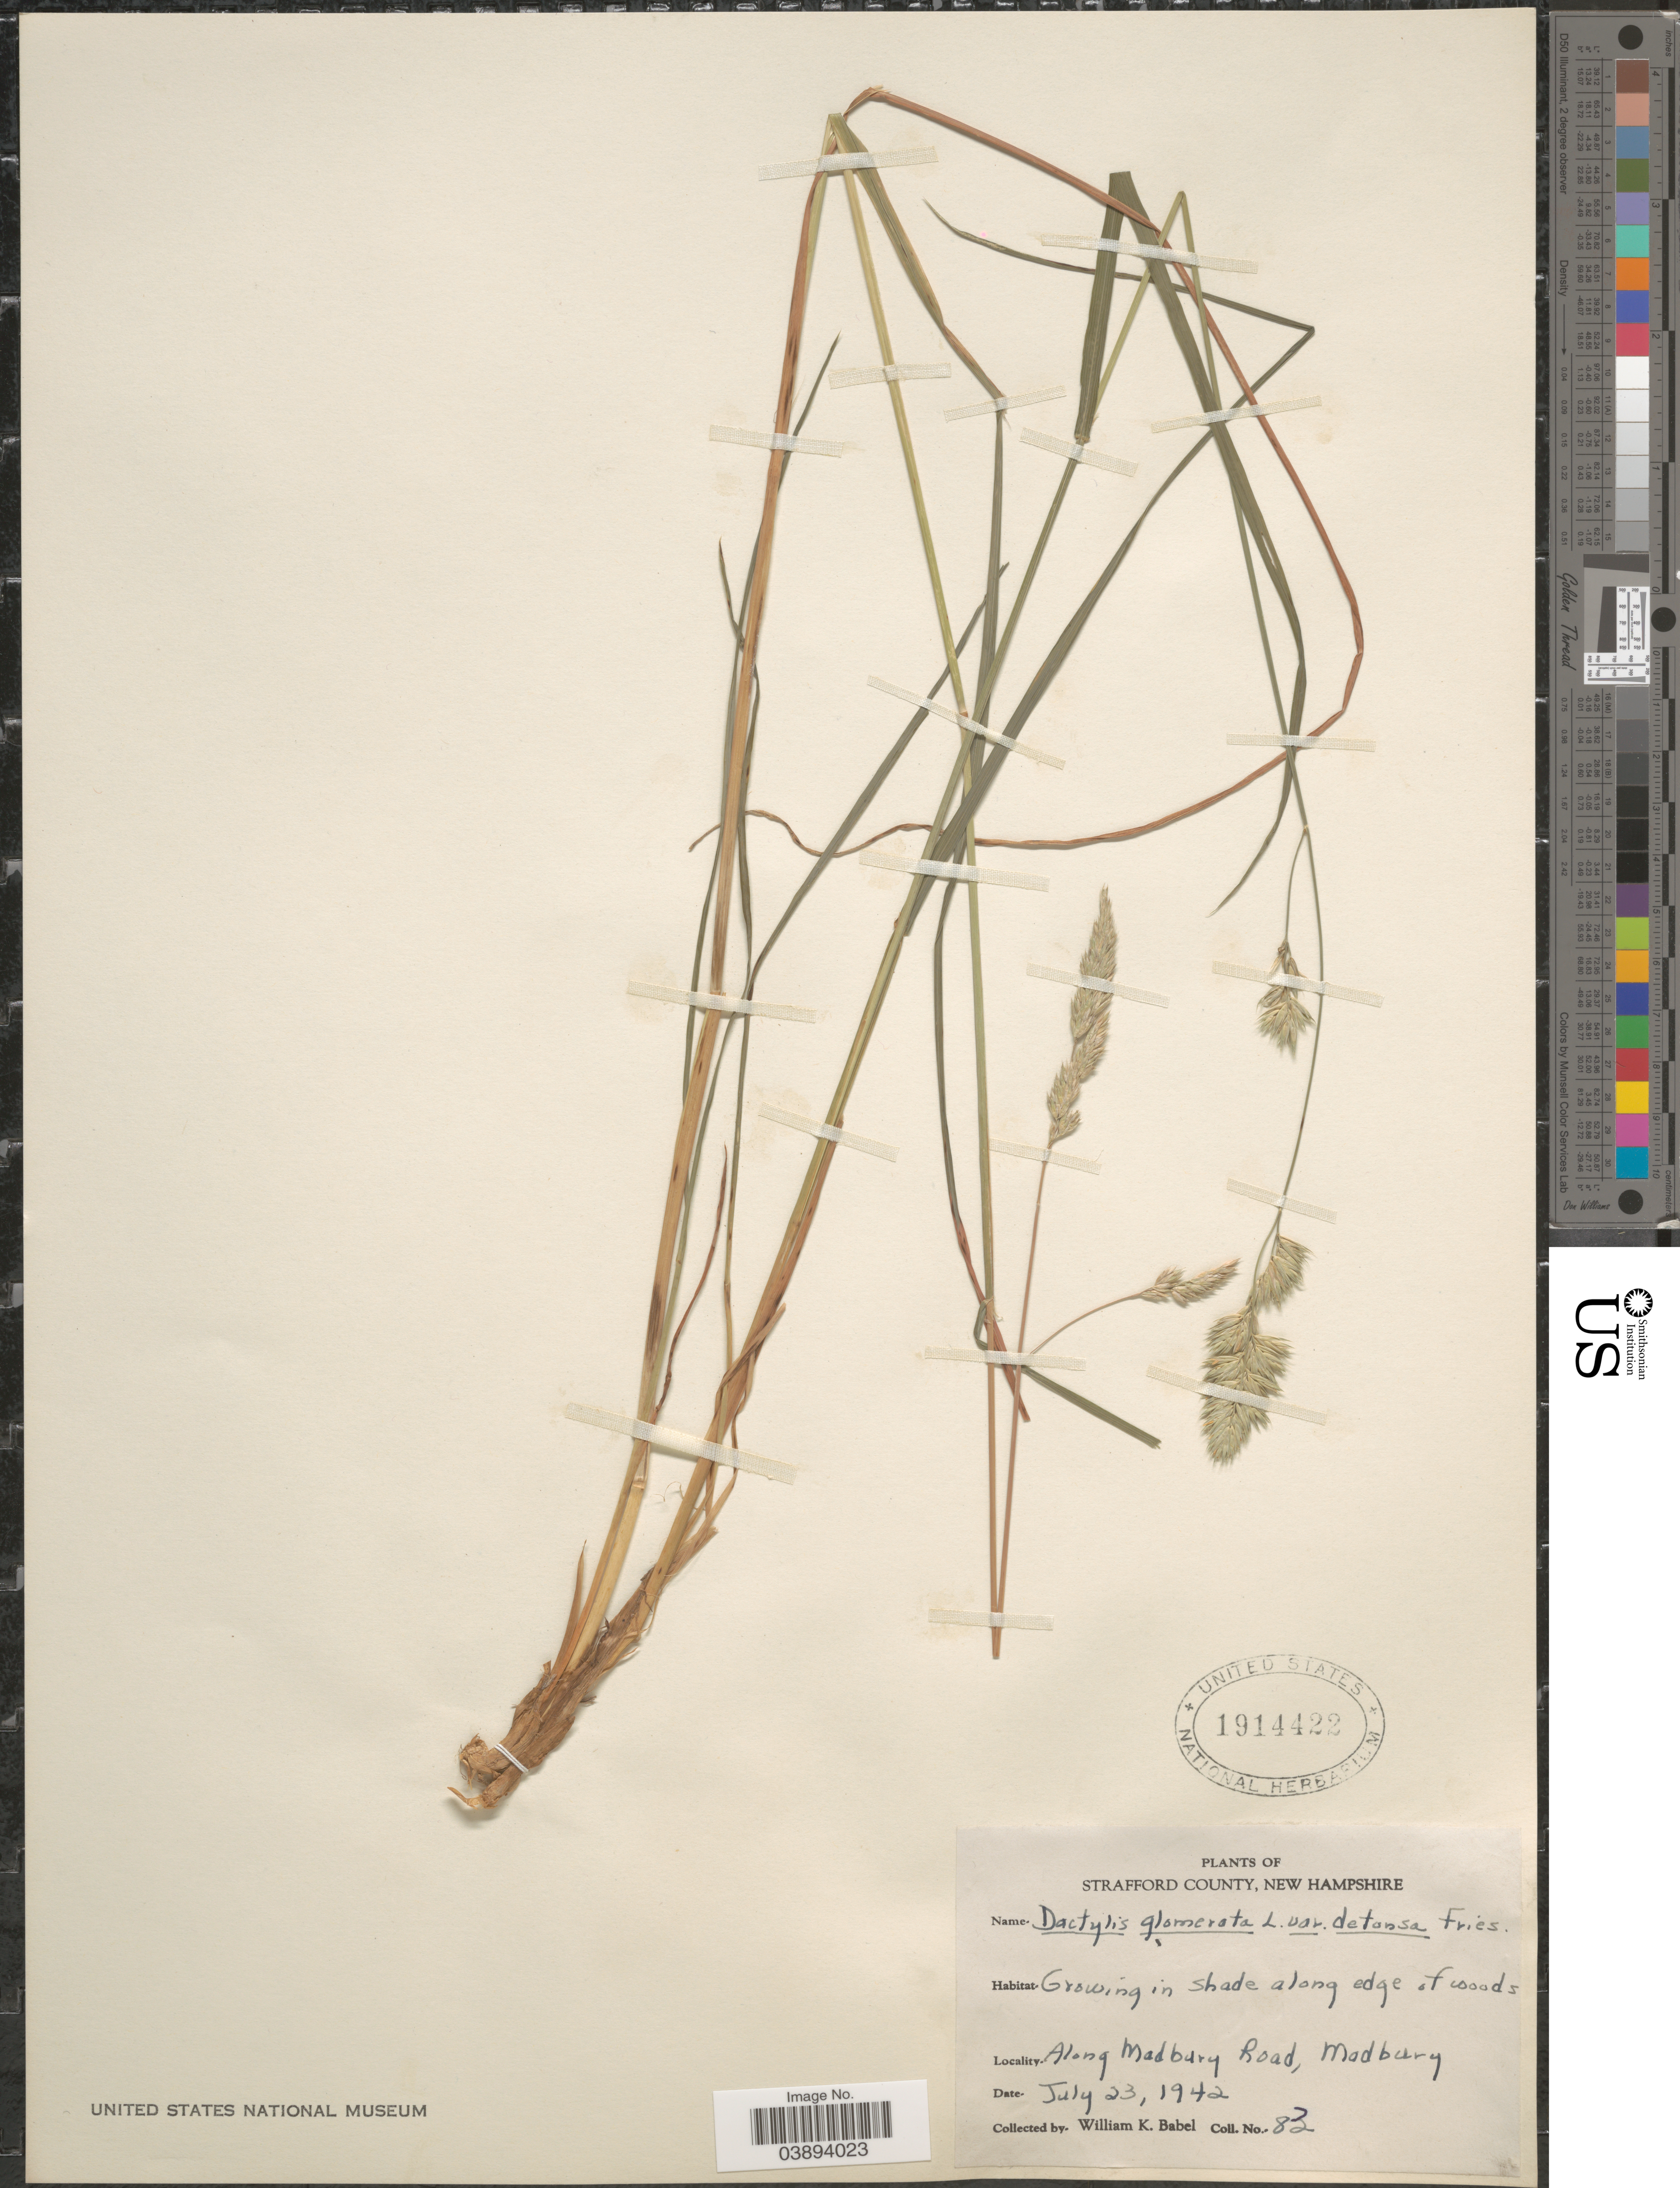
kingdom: Plantae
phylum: Tracheophyta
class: Liliopsida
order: Poales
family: Poaceae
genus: Dactylis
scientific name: Dactylis glomerata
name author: L.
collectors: W. Babel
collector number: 83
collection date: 1942-07-23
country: United States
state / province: New Hampshire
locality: Strafford County. Along Madbury Road, Madbury.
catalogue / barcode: US 1914422